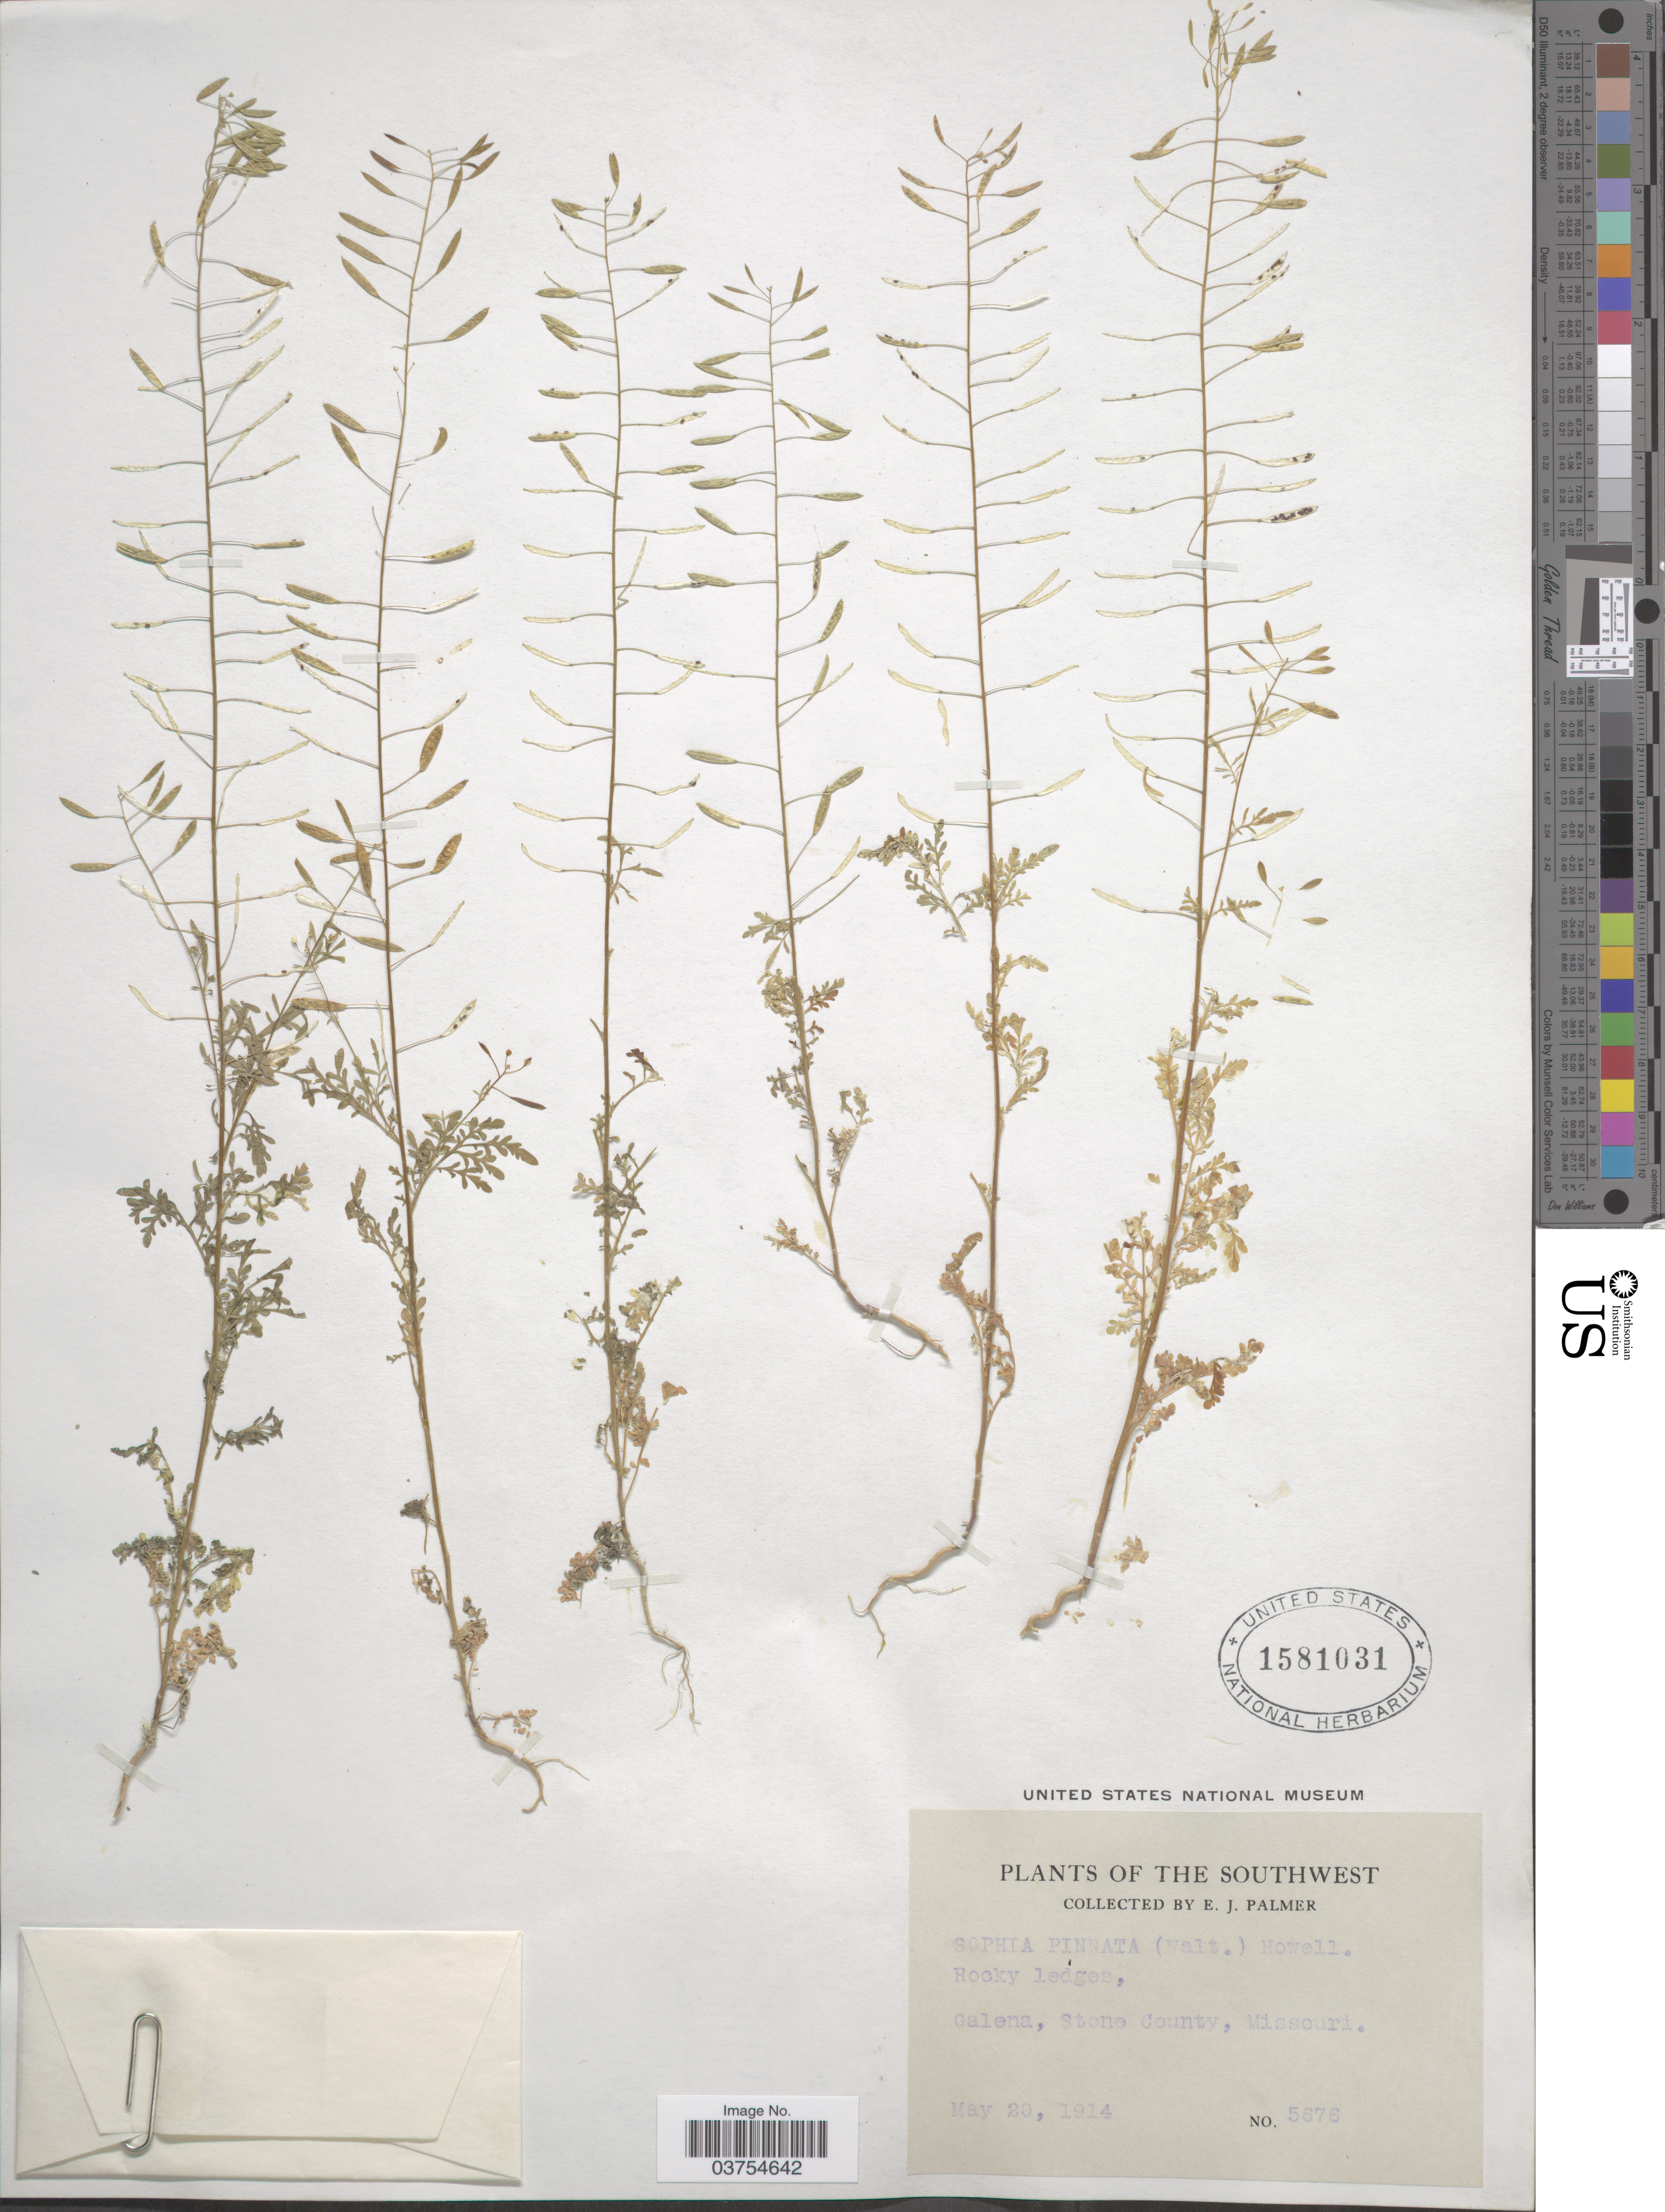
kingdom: Plantae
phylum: Tracheophyta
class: Magnoliopsida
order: Brassicales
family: Brassicaceae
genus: Descurainia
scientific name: Descurainia pinnata var. brachycarpa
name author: (Richardson) Fernald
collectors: E. J. Palmer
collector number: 5676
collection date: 1914-05-20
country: United States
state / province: Missouri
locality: The Southwest. Galena, Stone County.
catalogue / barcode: US 1581031